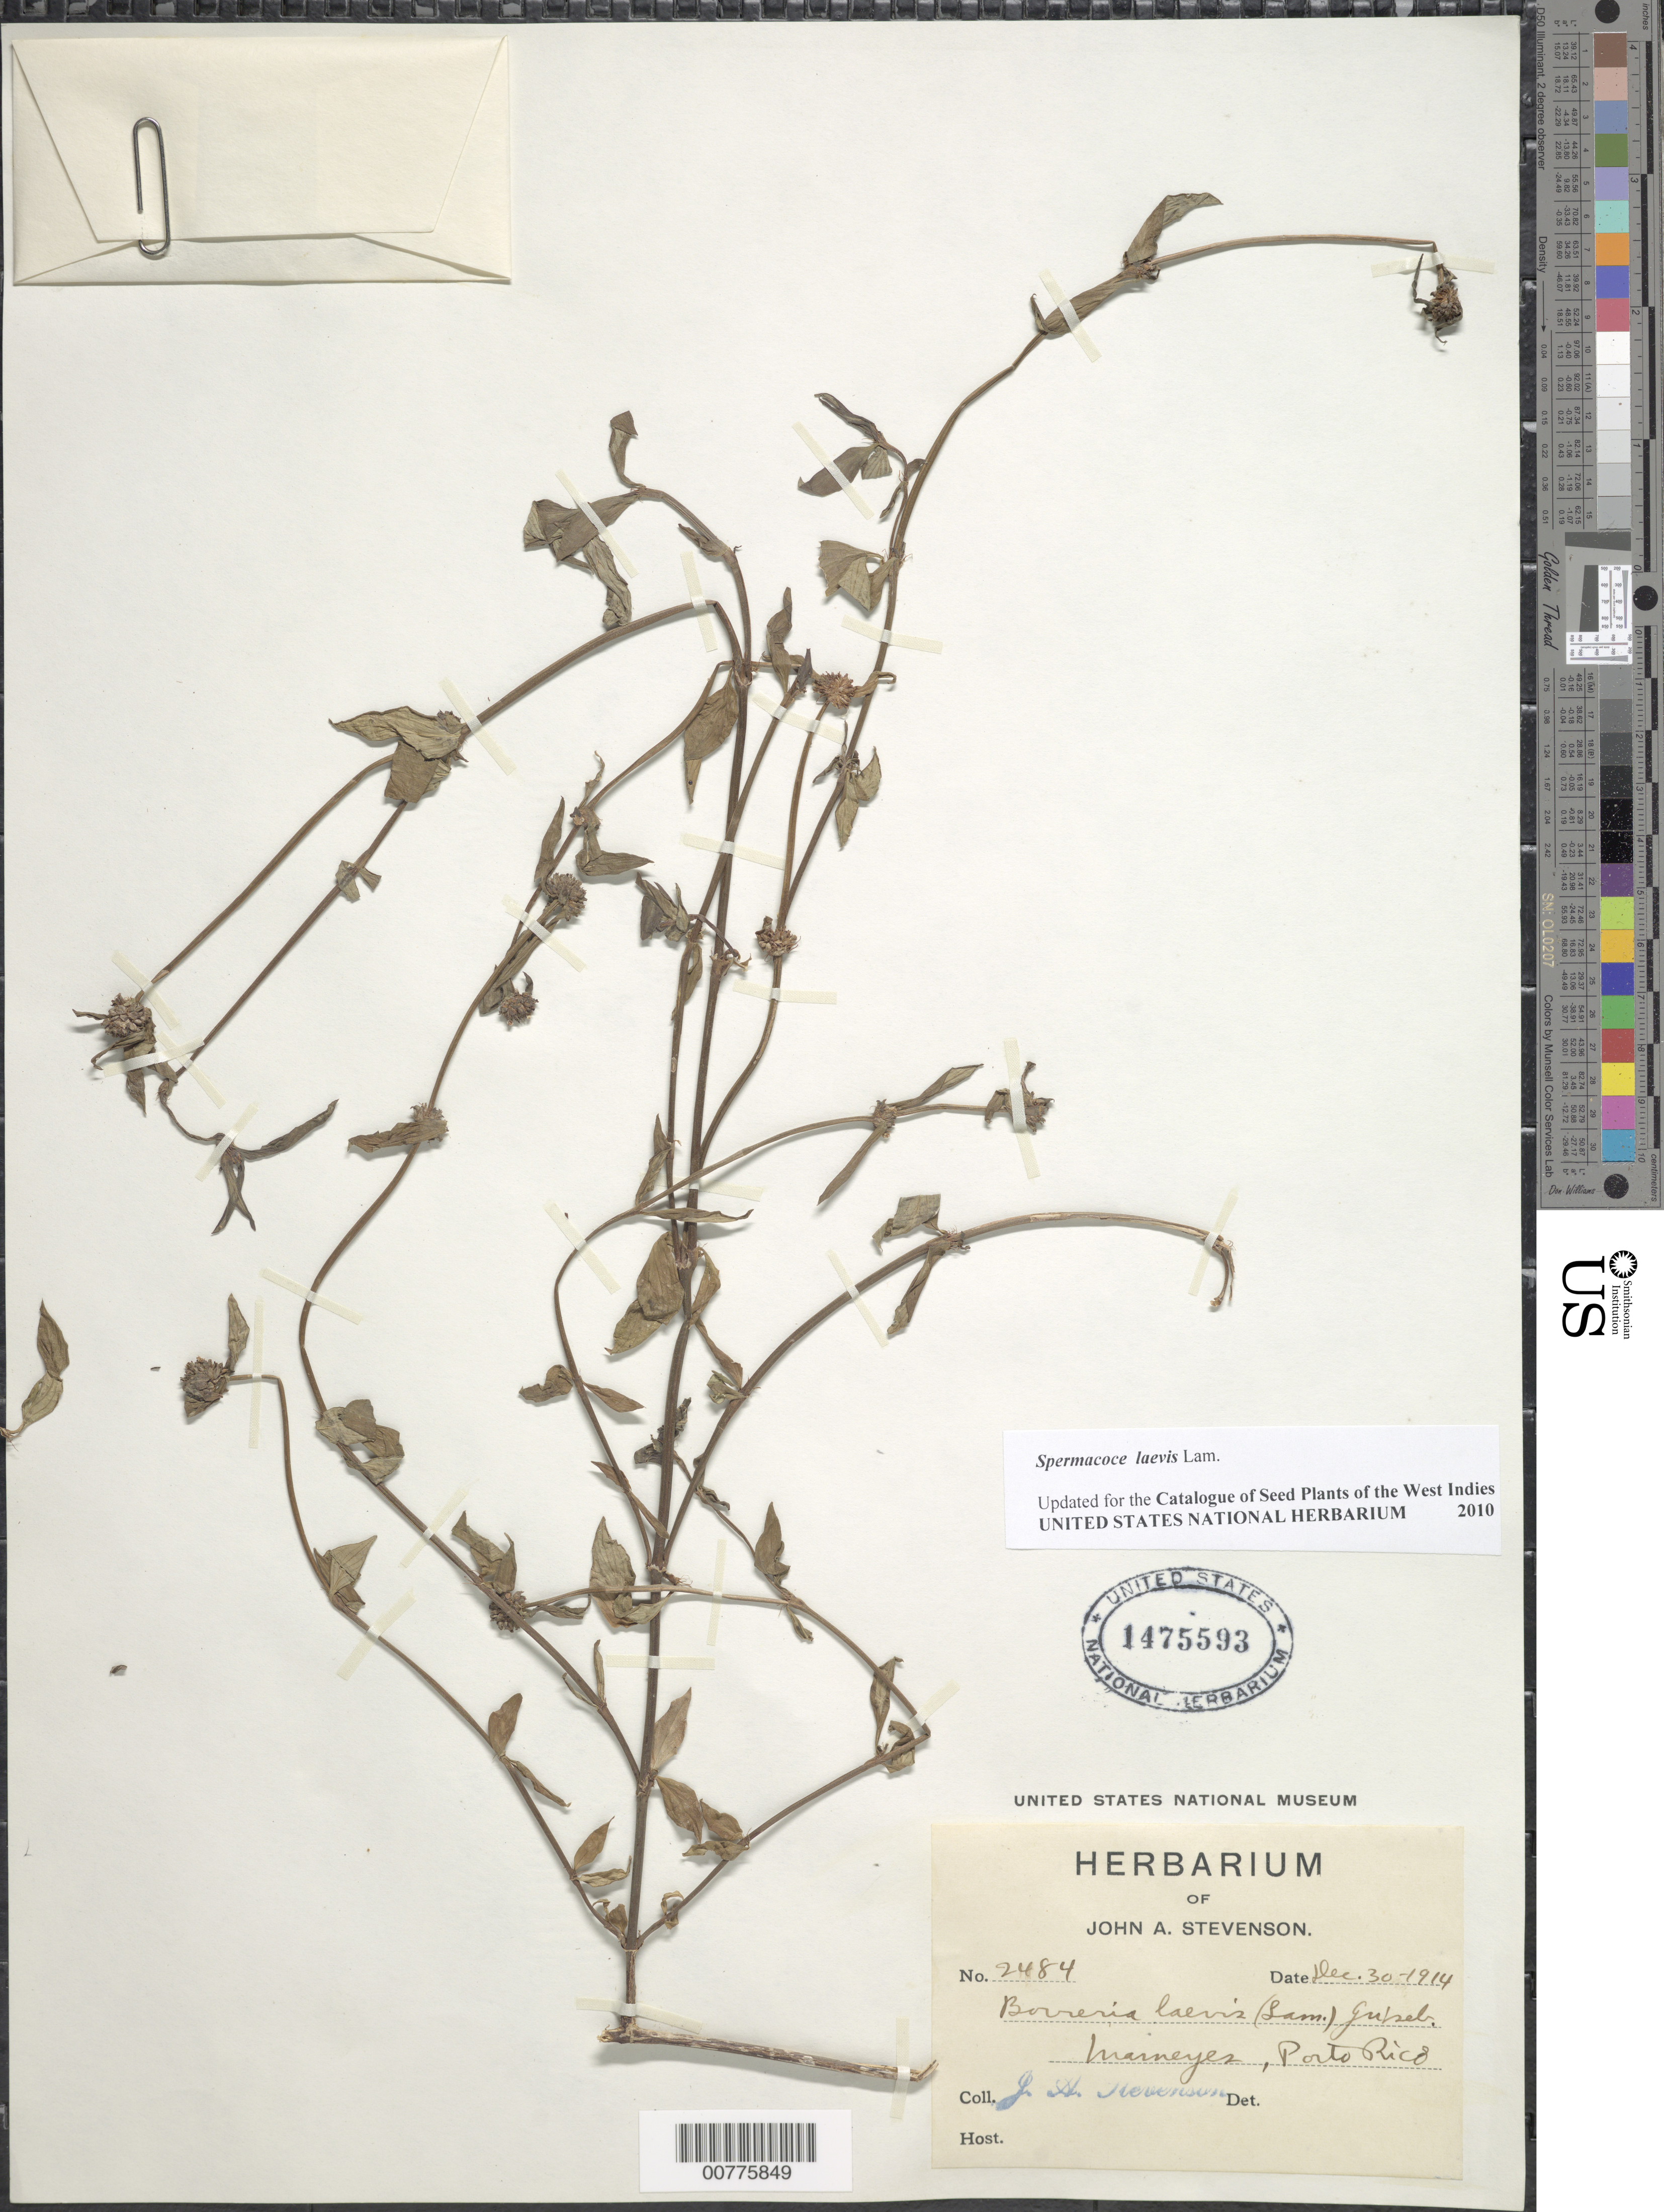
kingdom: Plantae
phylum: Tracheophyta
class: Magnoliopsida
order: Gentianales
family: Rubiaceae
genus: Spermacoce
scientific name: Spermacoce laevis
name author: Lam.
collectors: J. Stevenson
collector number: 2484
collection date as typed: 30 Dec 1914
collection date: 1914-12-30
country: Puerto Rico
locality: Marneyes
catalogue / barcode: US 1475593